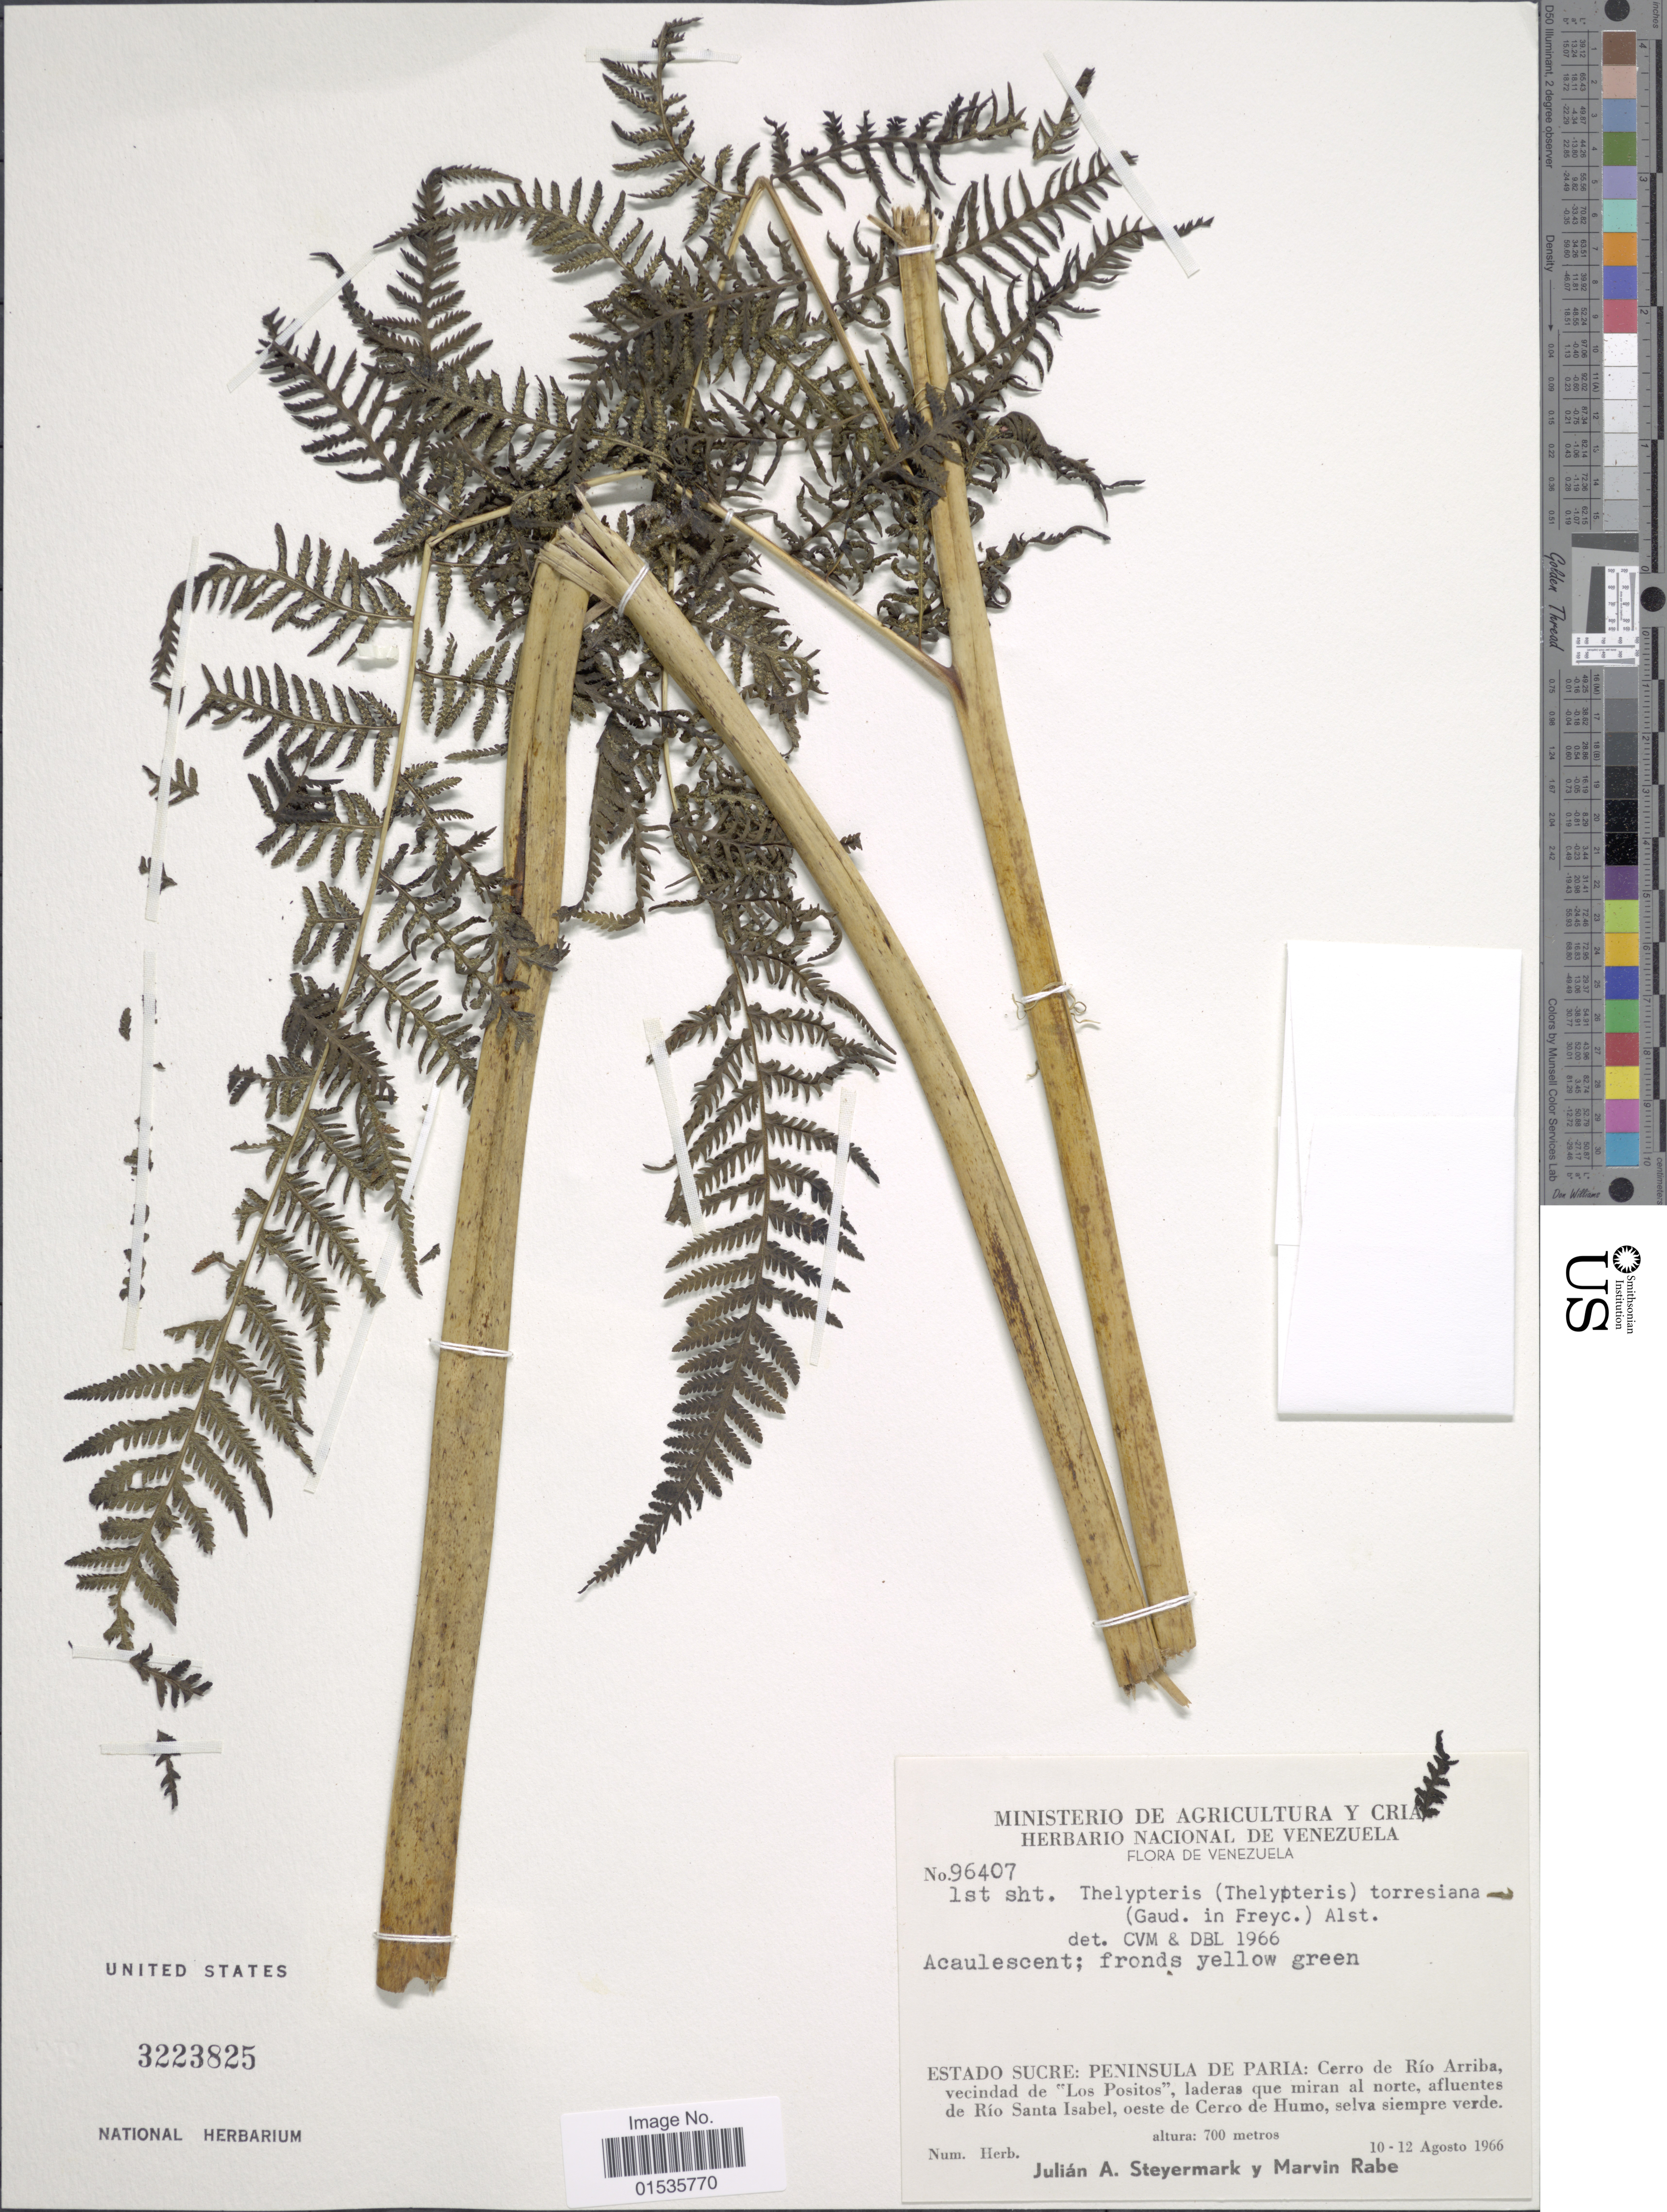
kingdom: Plantae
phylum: Tracheophyta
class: Polypodiopsida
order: Polypodiales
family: Thelypteridaceae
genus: Macrothelypteris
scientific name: Macrothelypteris torresiana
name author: (Gaudich.) Ching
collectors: J. Steyermark & M. Rabe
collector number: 96407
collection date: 1966-08-10/1966-08-12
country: Venezuela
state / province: Sucre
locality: Venezuela, Estado Sucre: Peninsula de Paria: Cerro de Rio Arriba vecindad de "Los Positos", laderas que miran al norte, afluente de Rio Santa Isabel, oeste de Cerro de Humo.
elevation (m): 700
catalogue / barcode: US 3223825